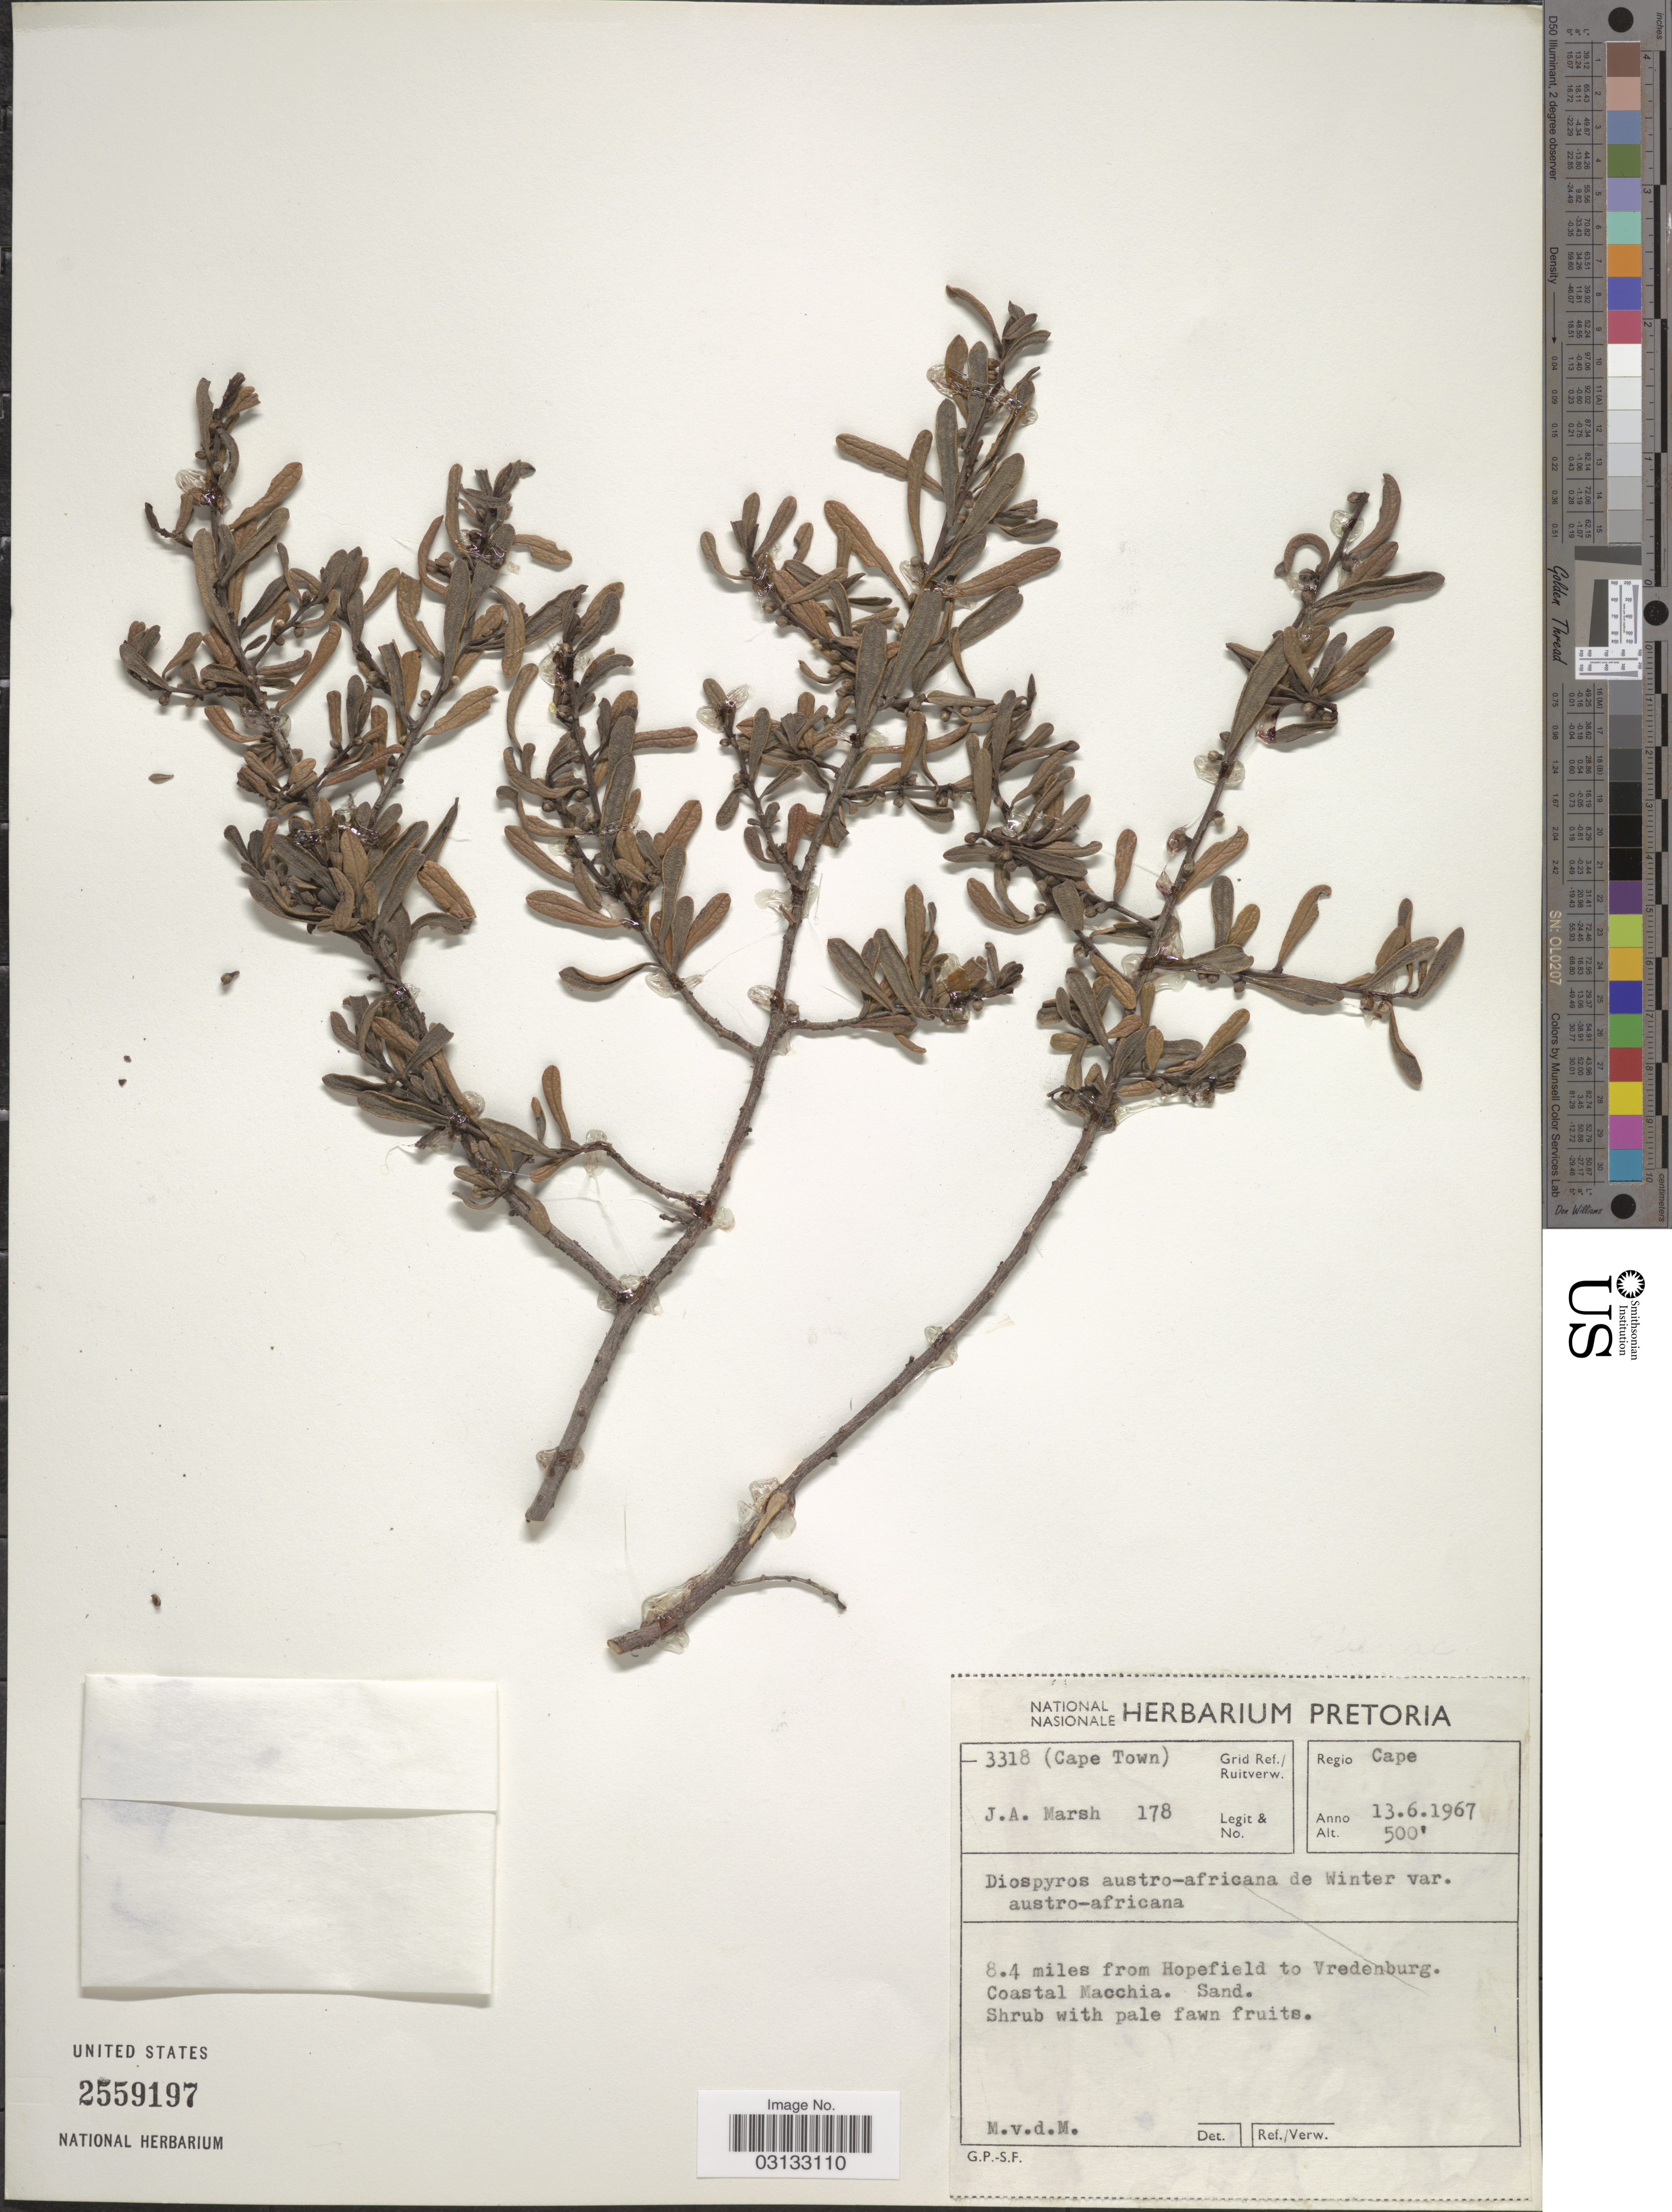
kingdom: Plantae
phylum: Tracheophyta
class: Magnoliopsida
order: Ericales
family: Ebenaceae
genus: Diospyros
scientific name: Diospyros austroafricana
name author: De Winter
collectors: J. Marsh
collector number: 178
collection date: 1967-06-13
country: South Africa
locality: Regio Cape, Grid Ref./ Ruitverw. 3318 (Cape Town), 8.4 miles from Hopefield to Vredenburg, Coastal Macchia.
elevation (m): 152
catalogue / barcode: US 2559197